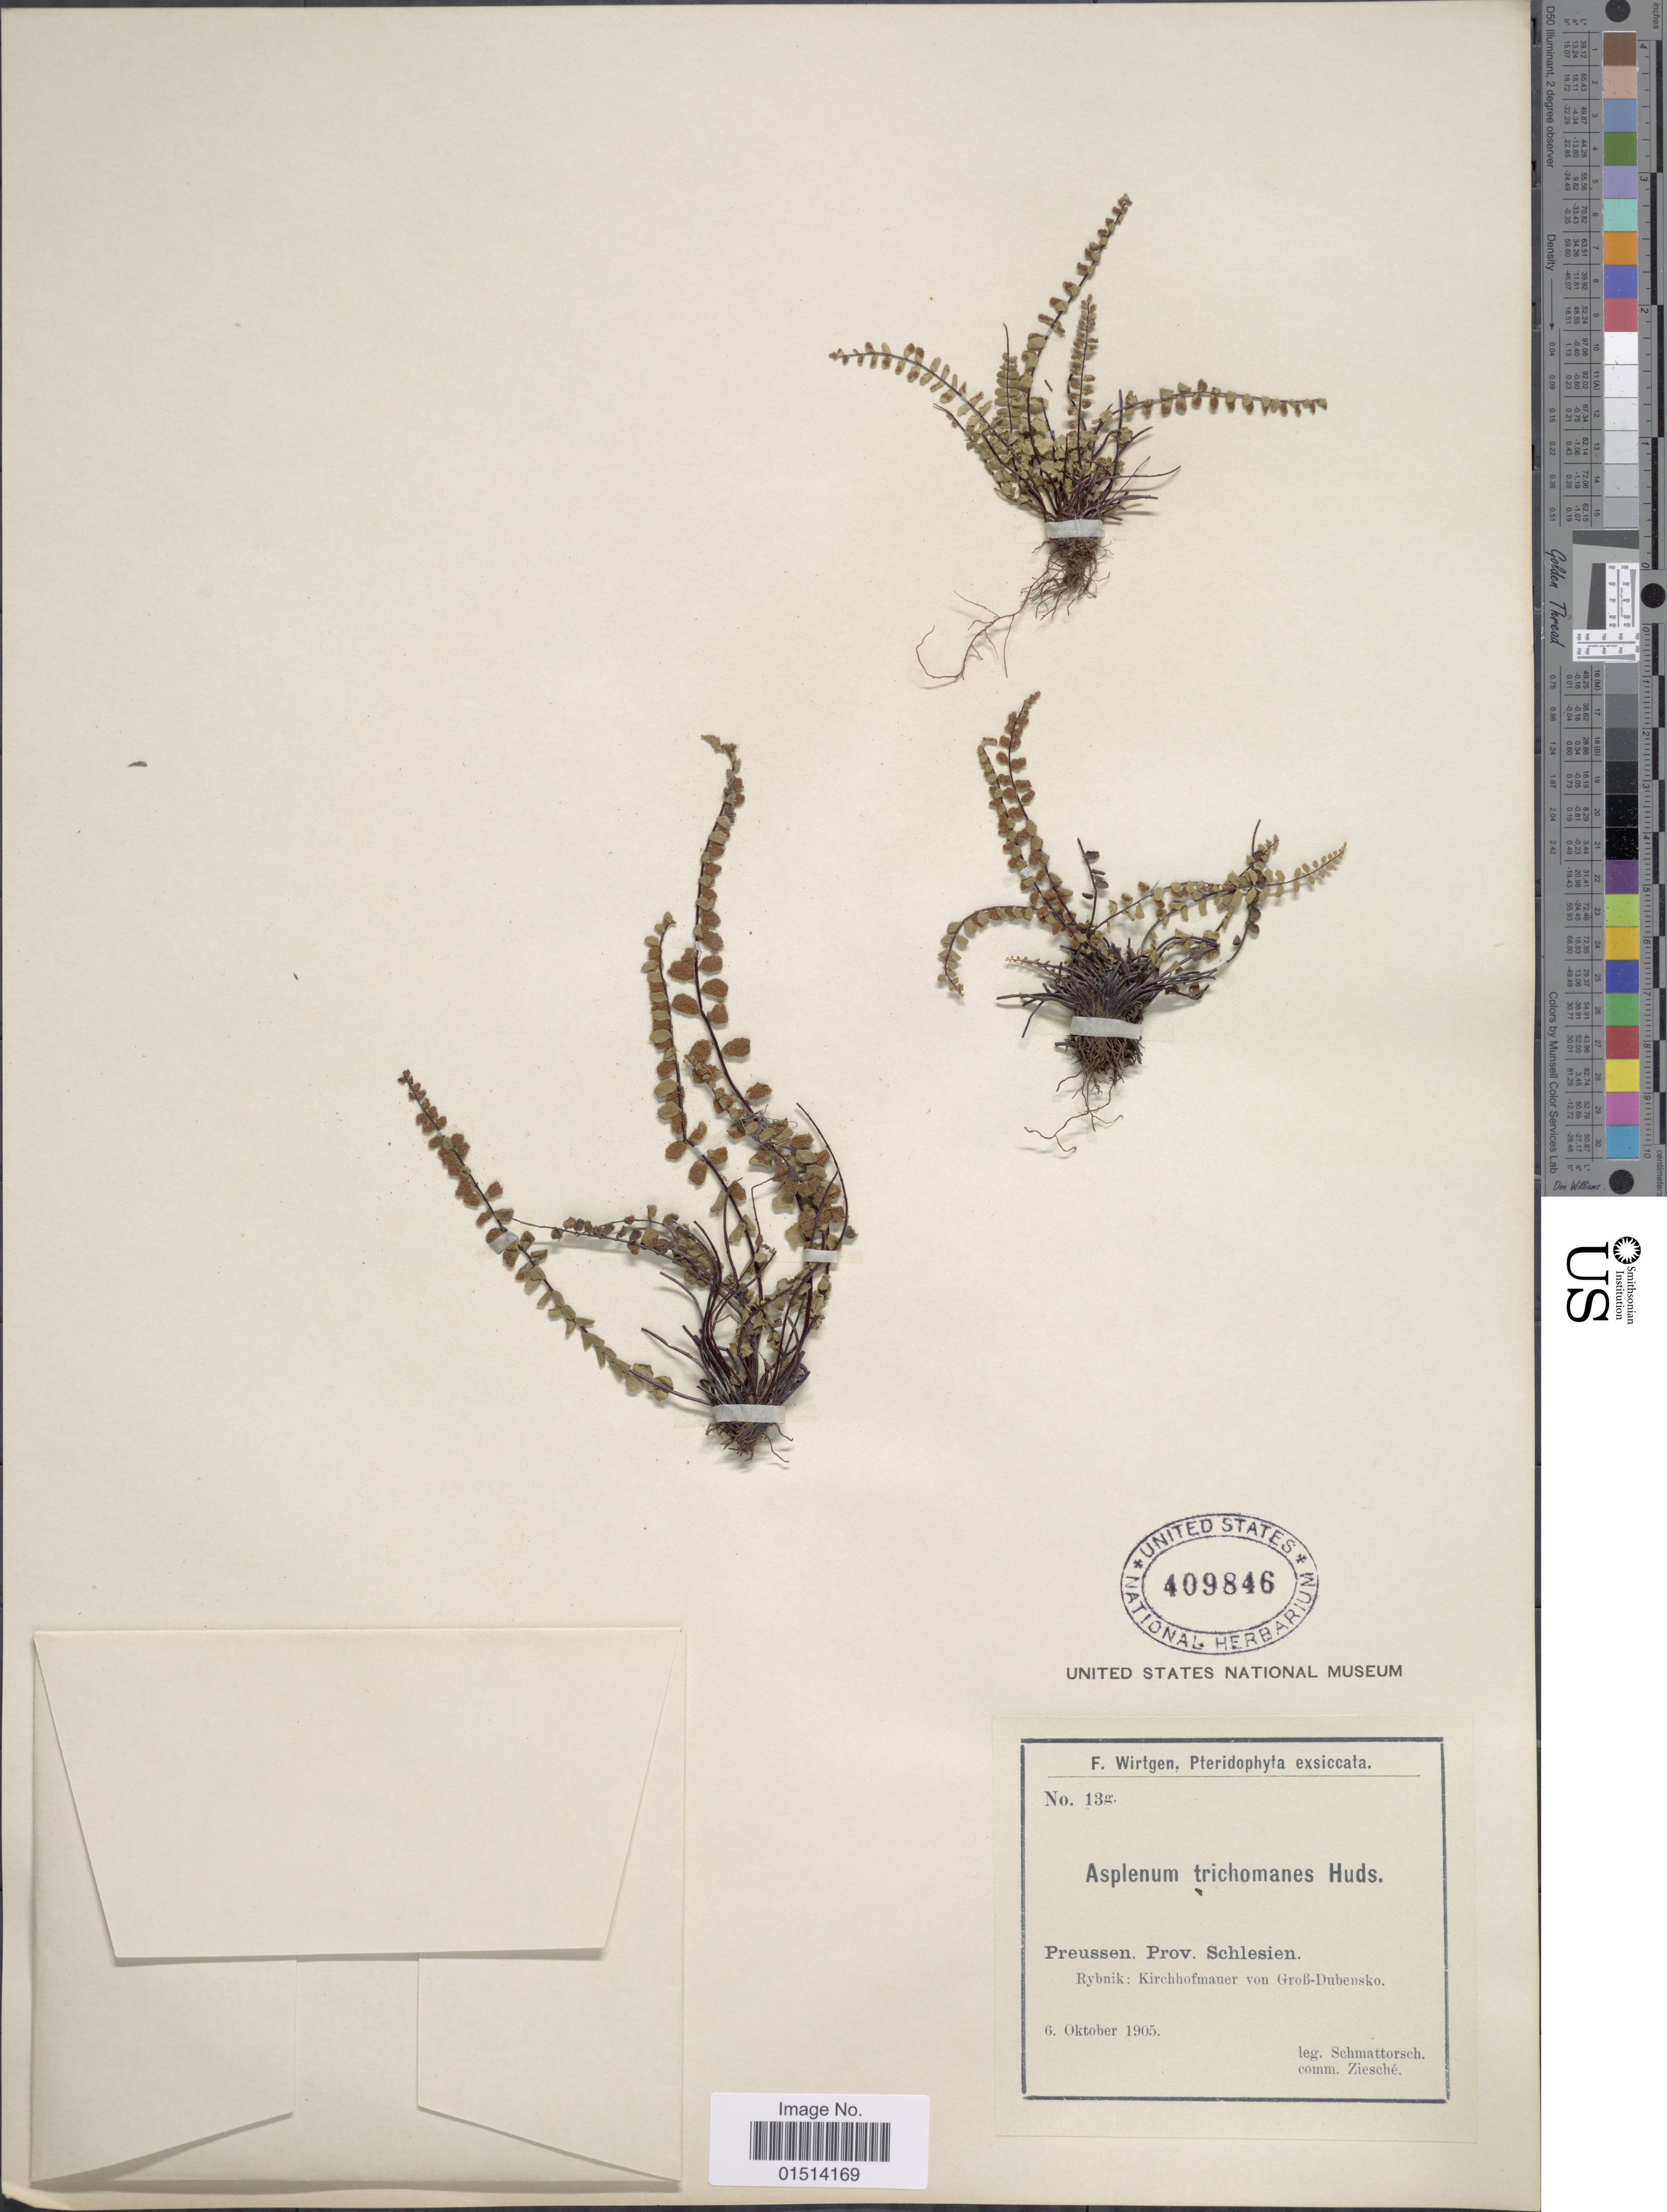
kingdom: Plantae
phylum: Tracheophyta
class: Polypodiopsida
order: Polypodiales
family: Aspleniaceae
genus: Asplenium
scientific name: Asplenium trichomanes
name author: L.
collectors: Schmattorsch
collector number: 13g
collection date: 1905-10-06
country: Germany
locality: Preussen, prov. Schlesien, Rybnik: Kirchhofmaner von GroB-Dubensko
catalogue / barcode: US 409846